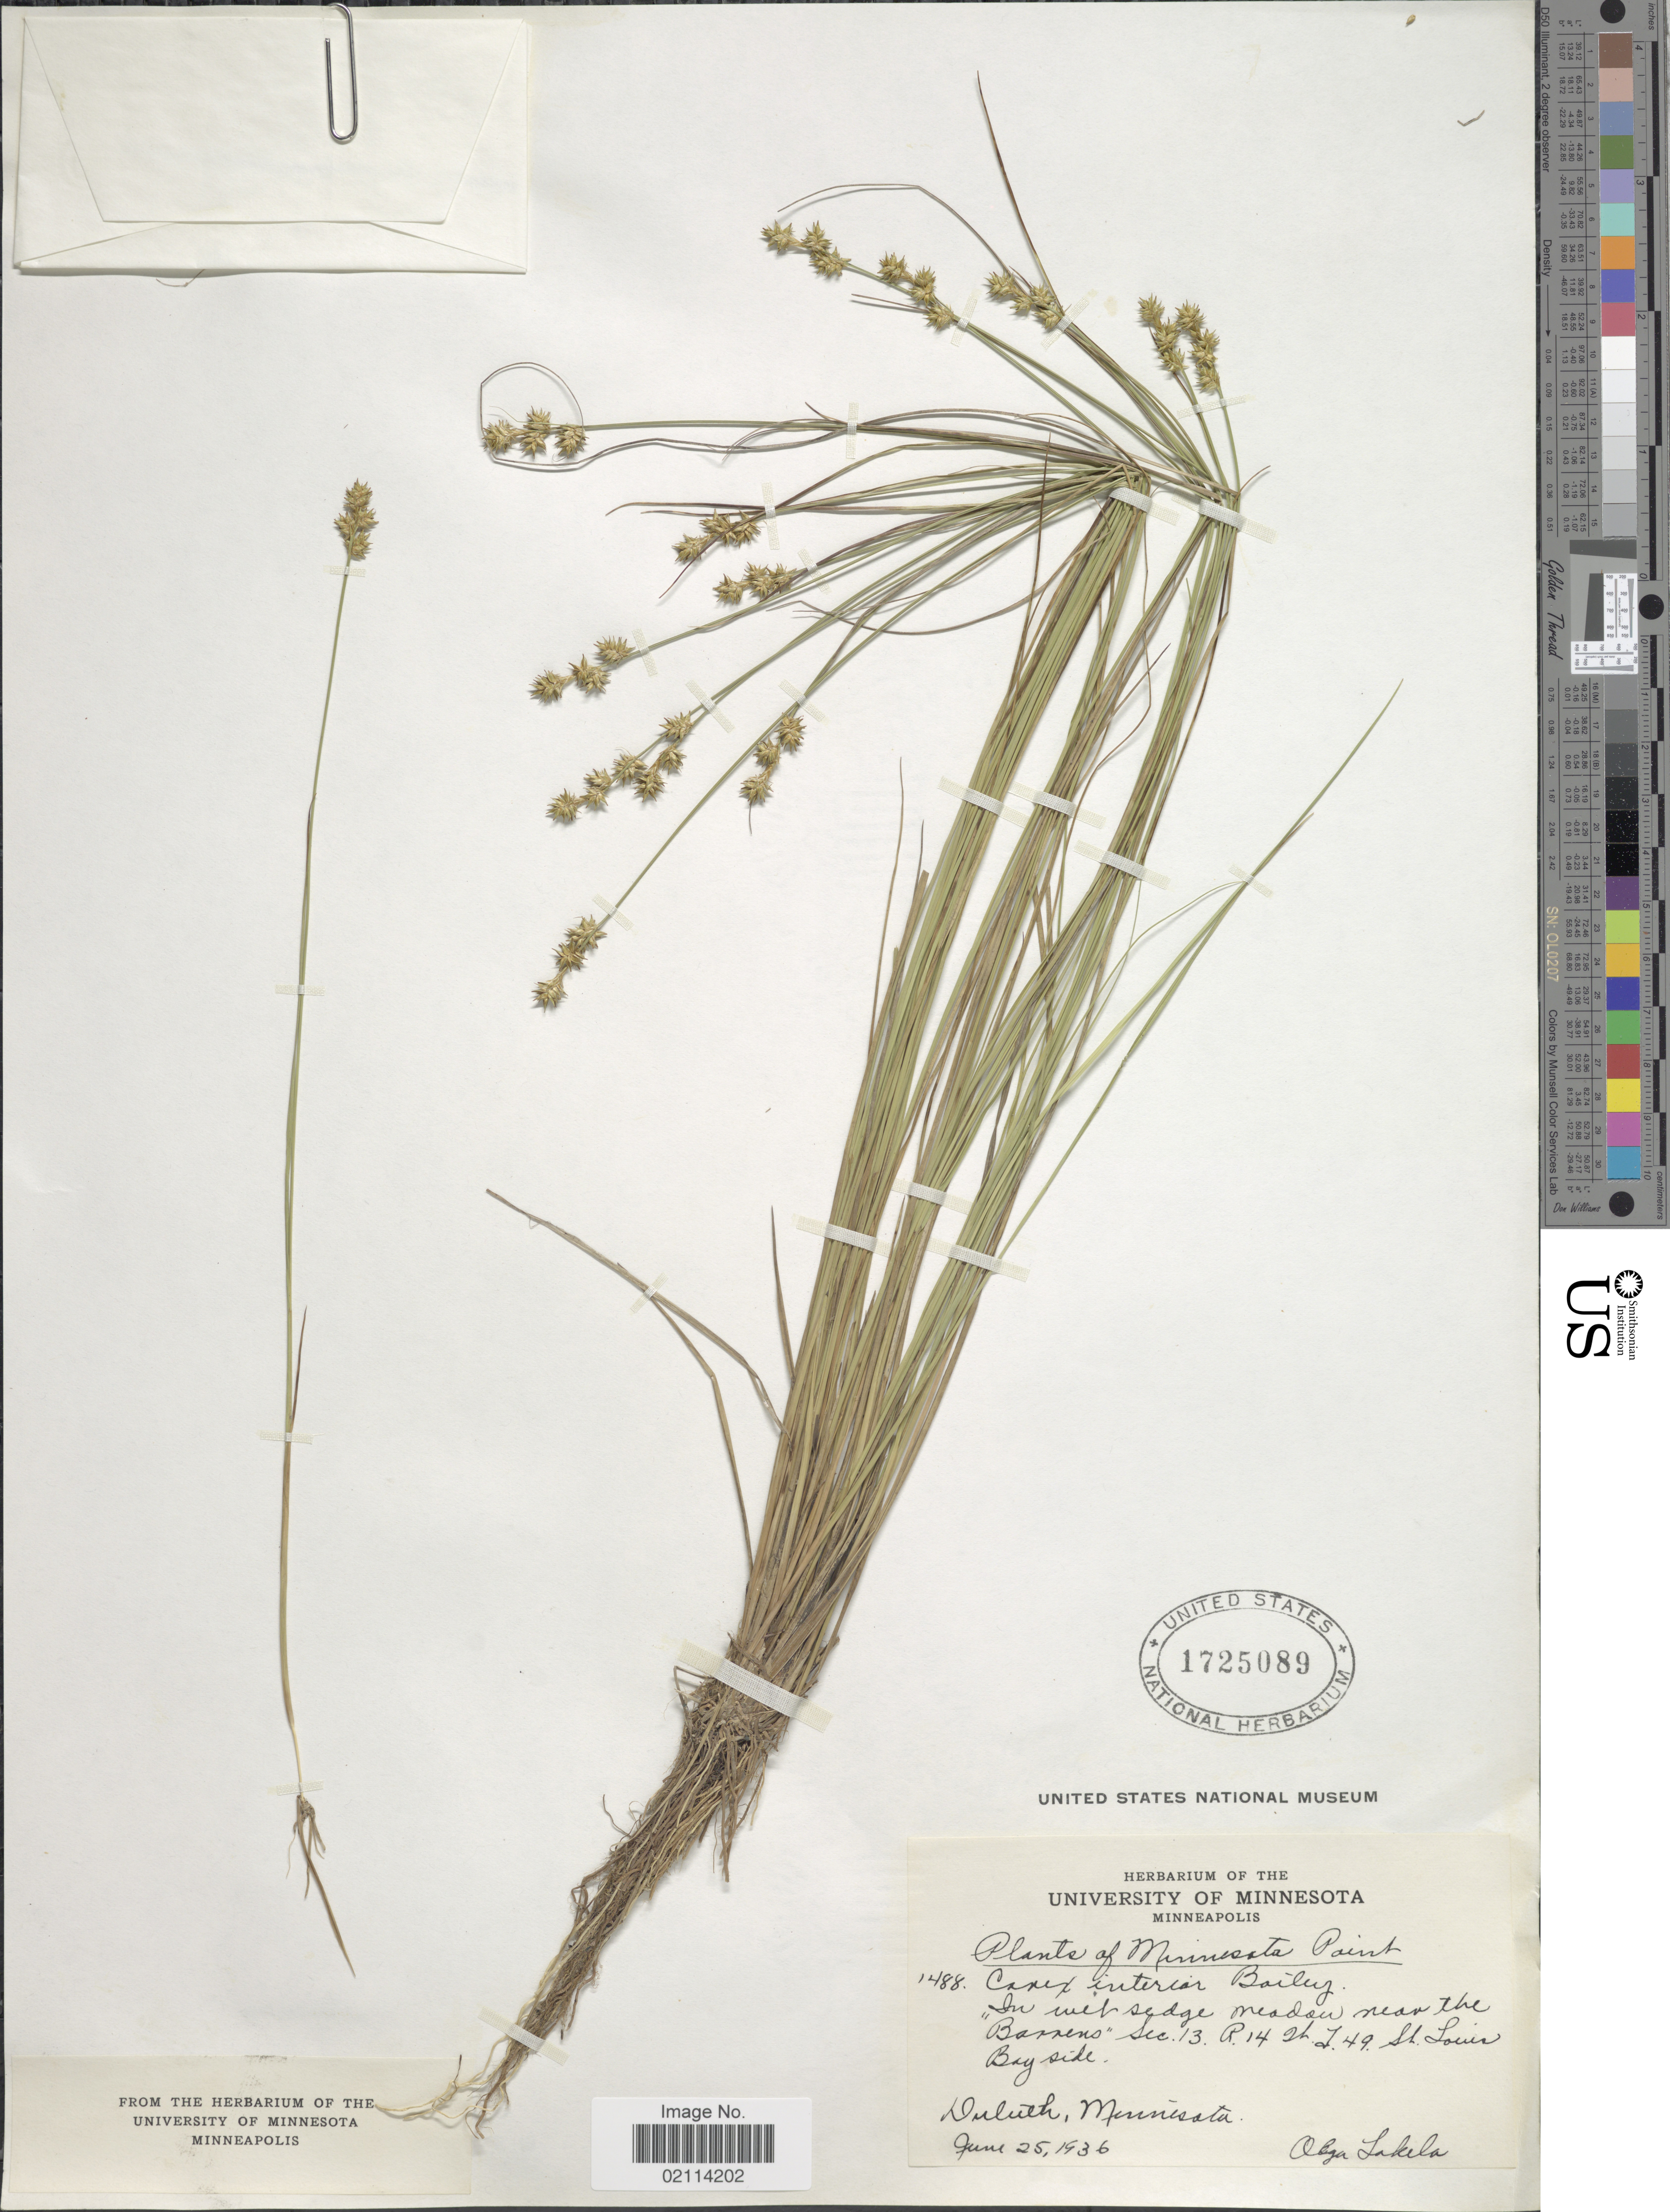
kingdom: Plantae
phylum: Tracheophyta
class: Liliopsida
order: Poales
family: Cyperaceae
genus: Carex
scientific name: Carex interior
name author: L.H. Bailey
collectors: O. K. Lakela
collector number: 1488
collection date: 1936-06-25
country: United States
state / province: Minnesota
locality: in wet segde meadow near the Barrens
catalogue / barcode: US 1725089